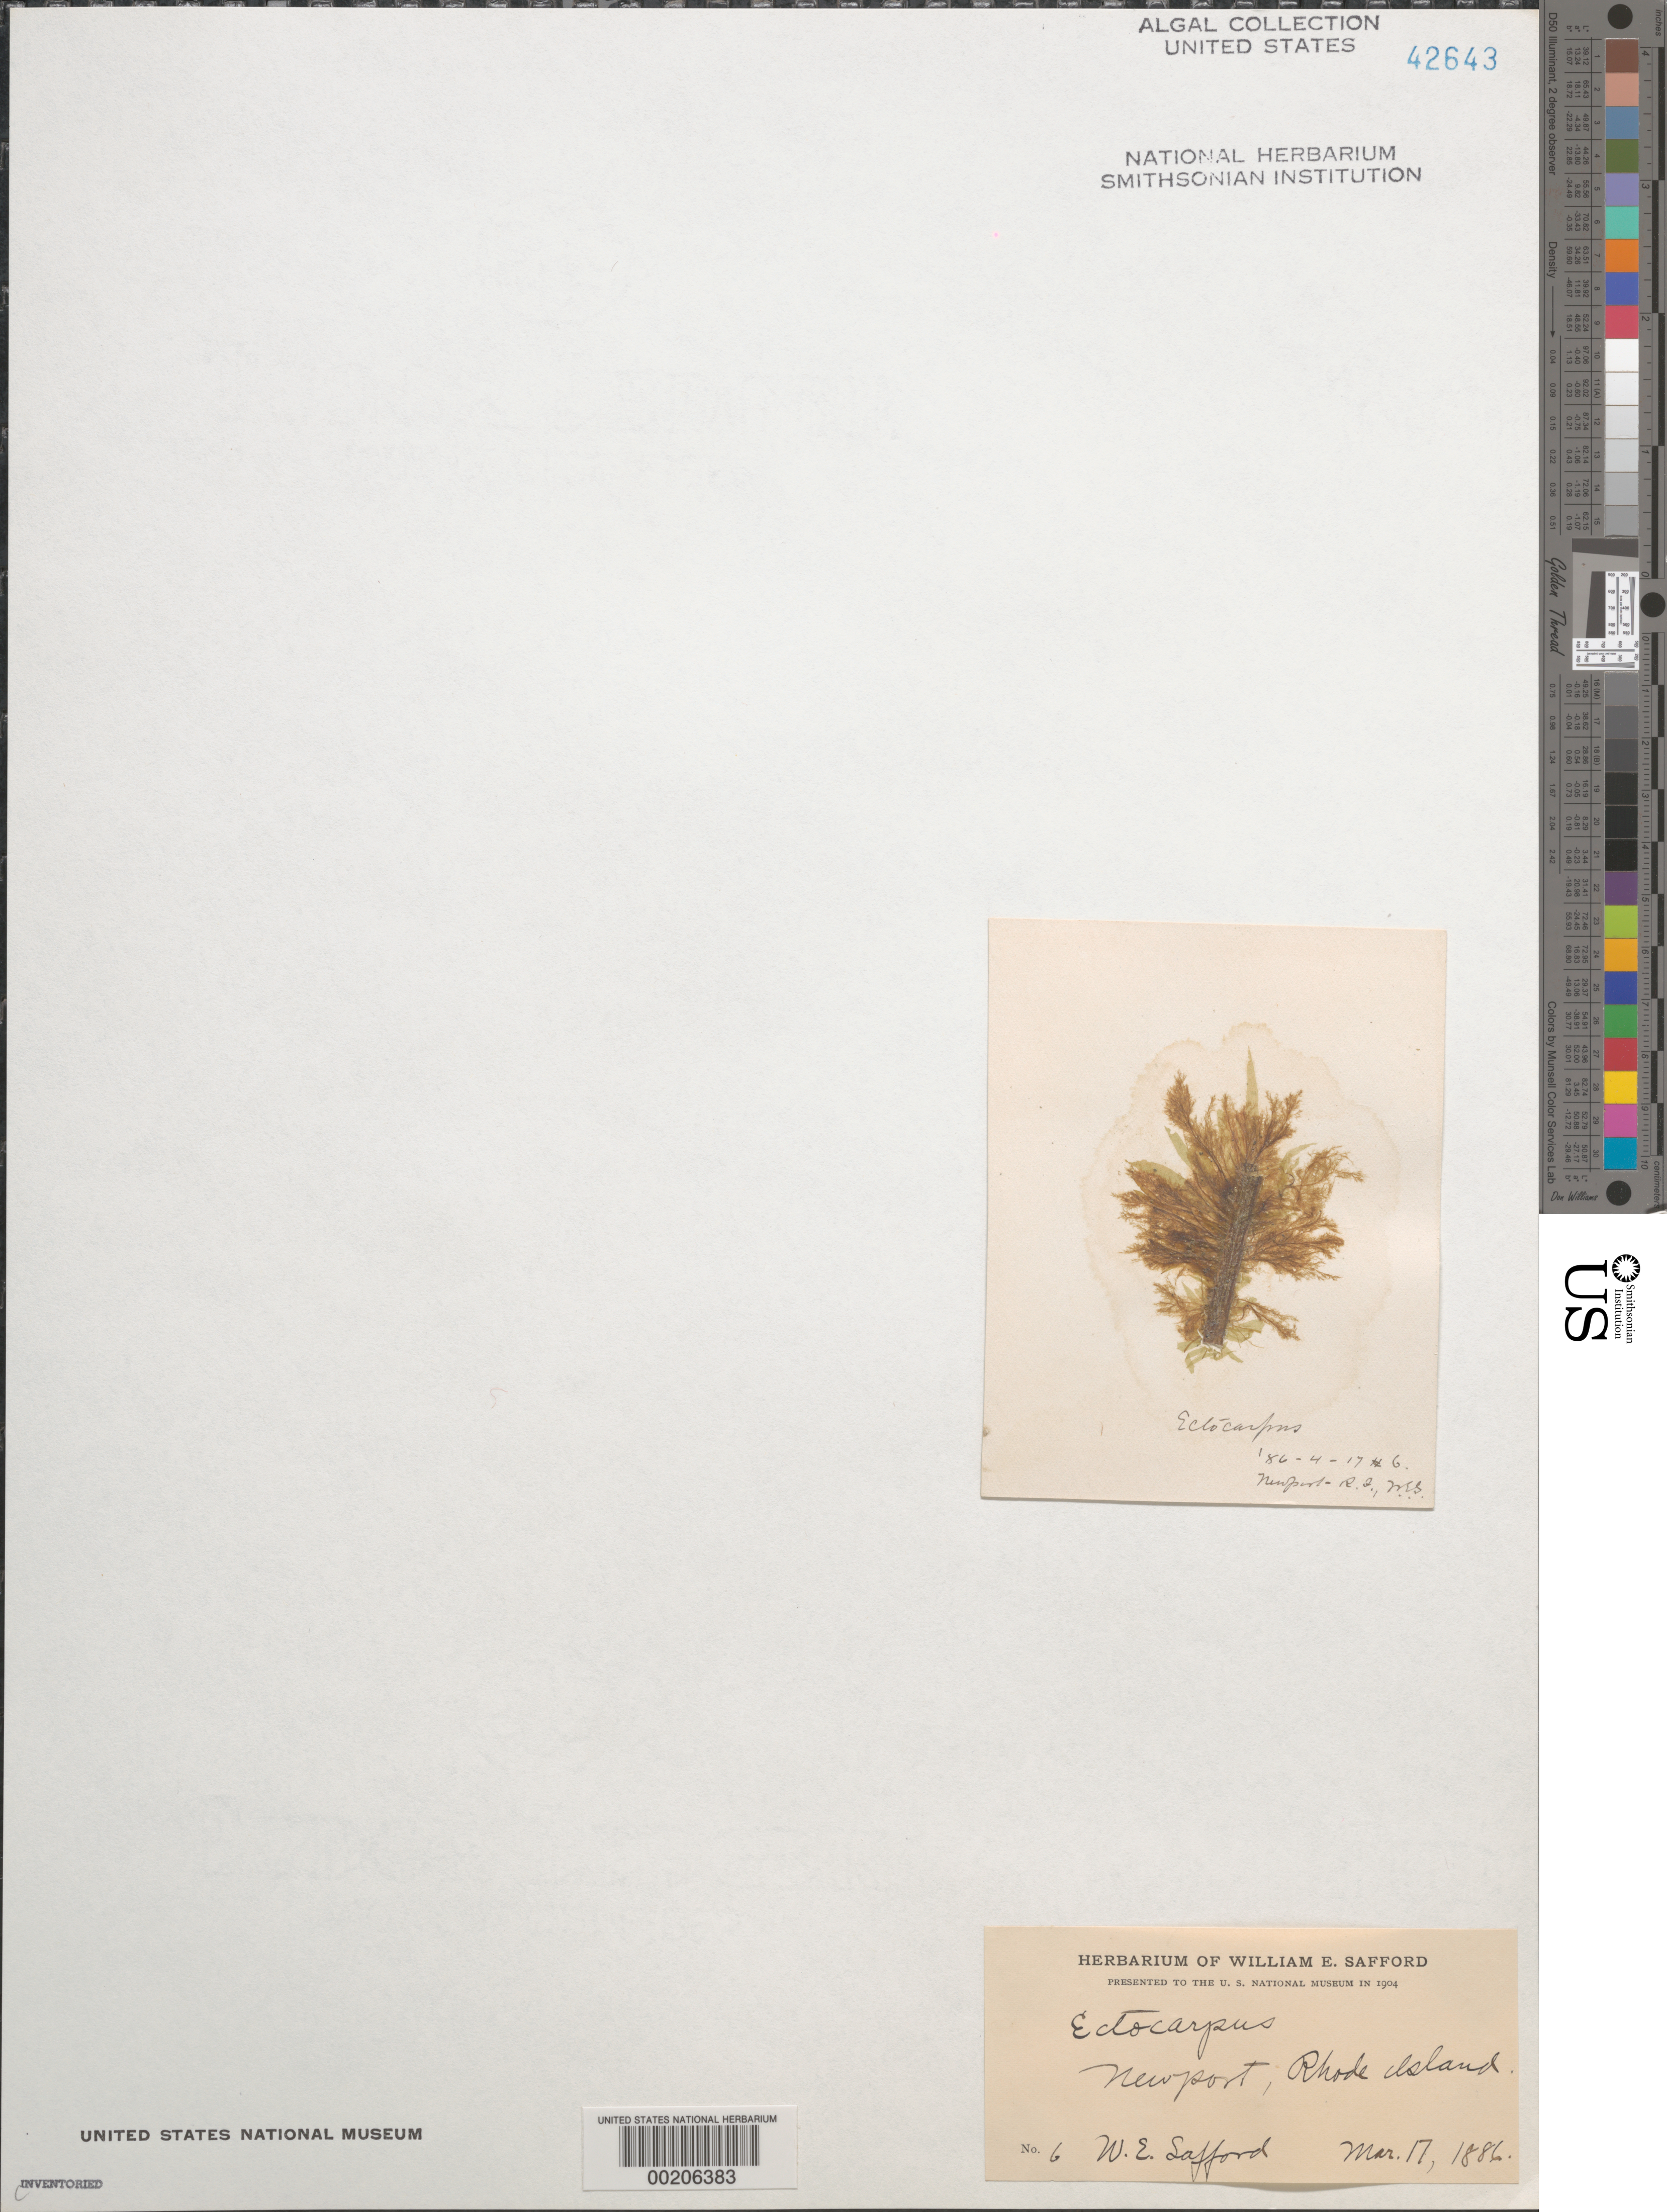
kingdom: Chromista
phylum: Ochrophyta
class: Phaeophyceae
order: Ectocarpales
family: Ectocarpaceae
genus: Ectocarpus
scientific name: Ectocarpus sp.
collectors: W. E. Safford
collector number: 6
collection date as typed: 17 Mar 1886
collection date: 1886-03-17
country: United States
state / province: Rhode Island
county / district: Newport County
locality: Newport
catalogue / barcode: US 42643